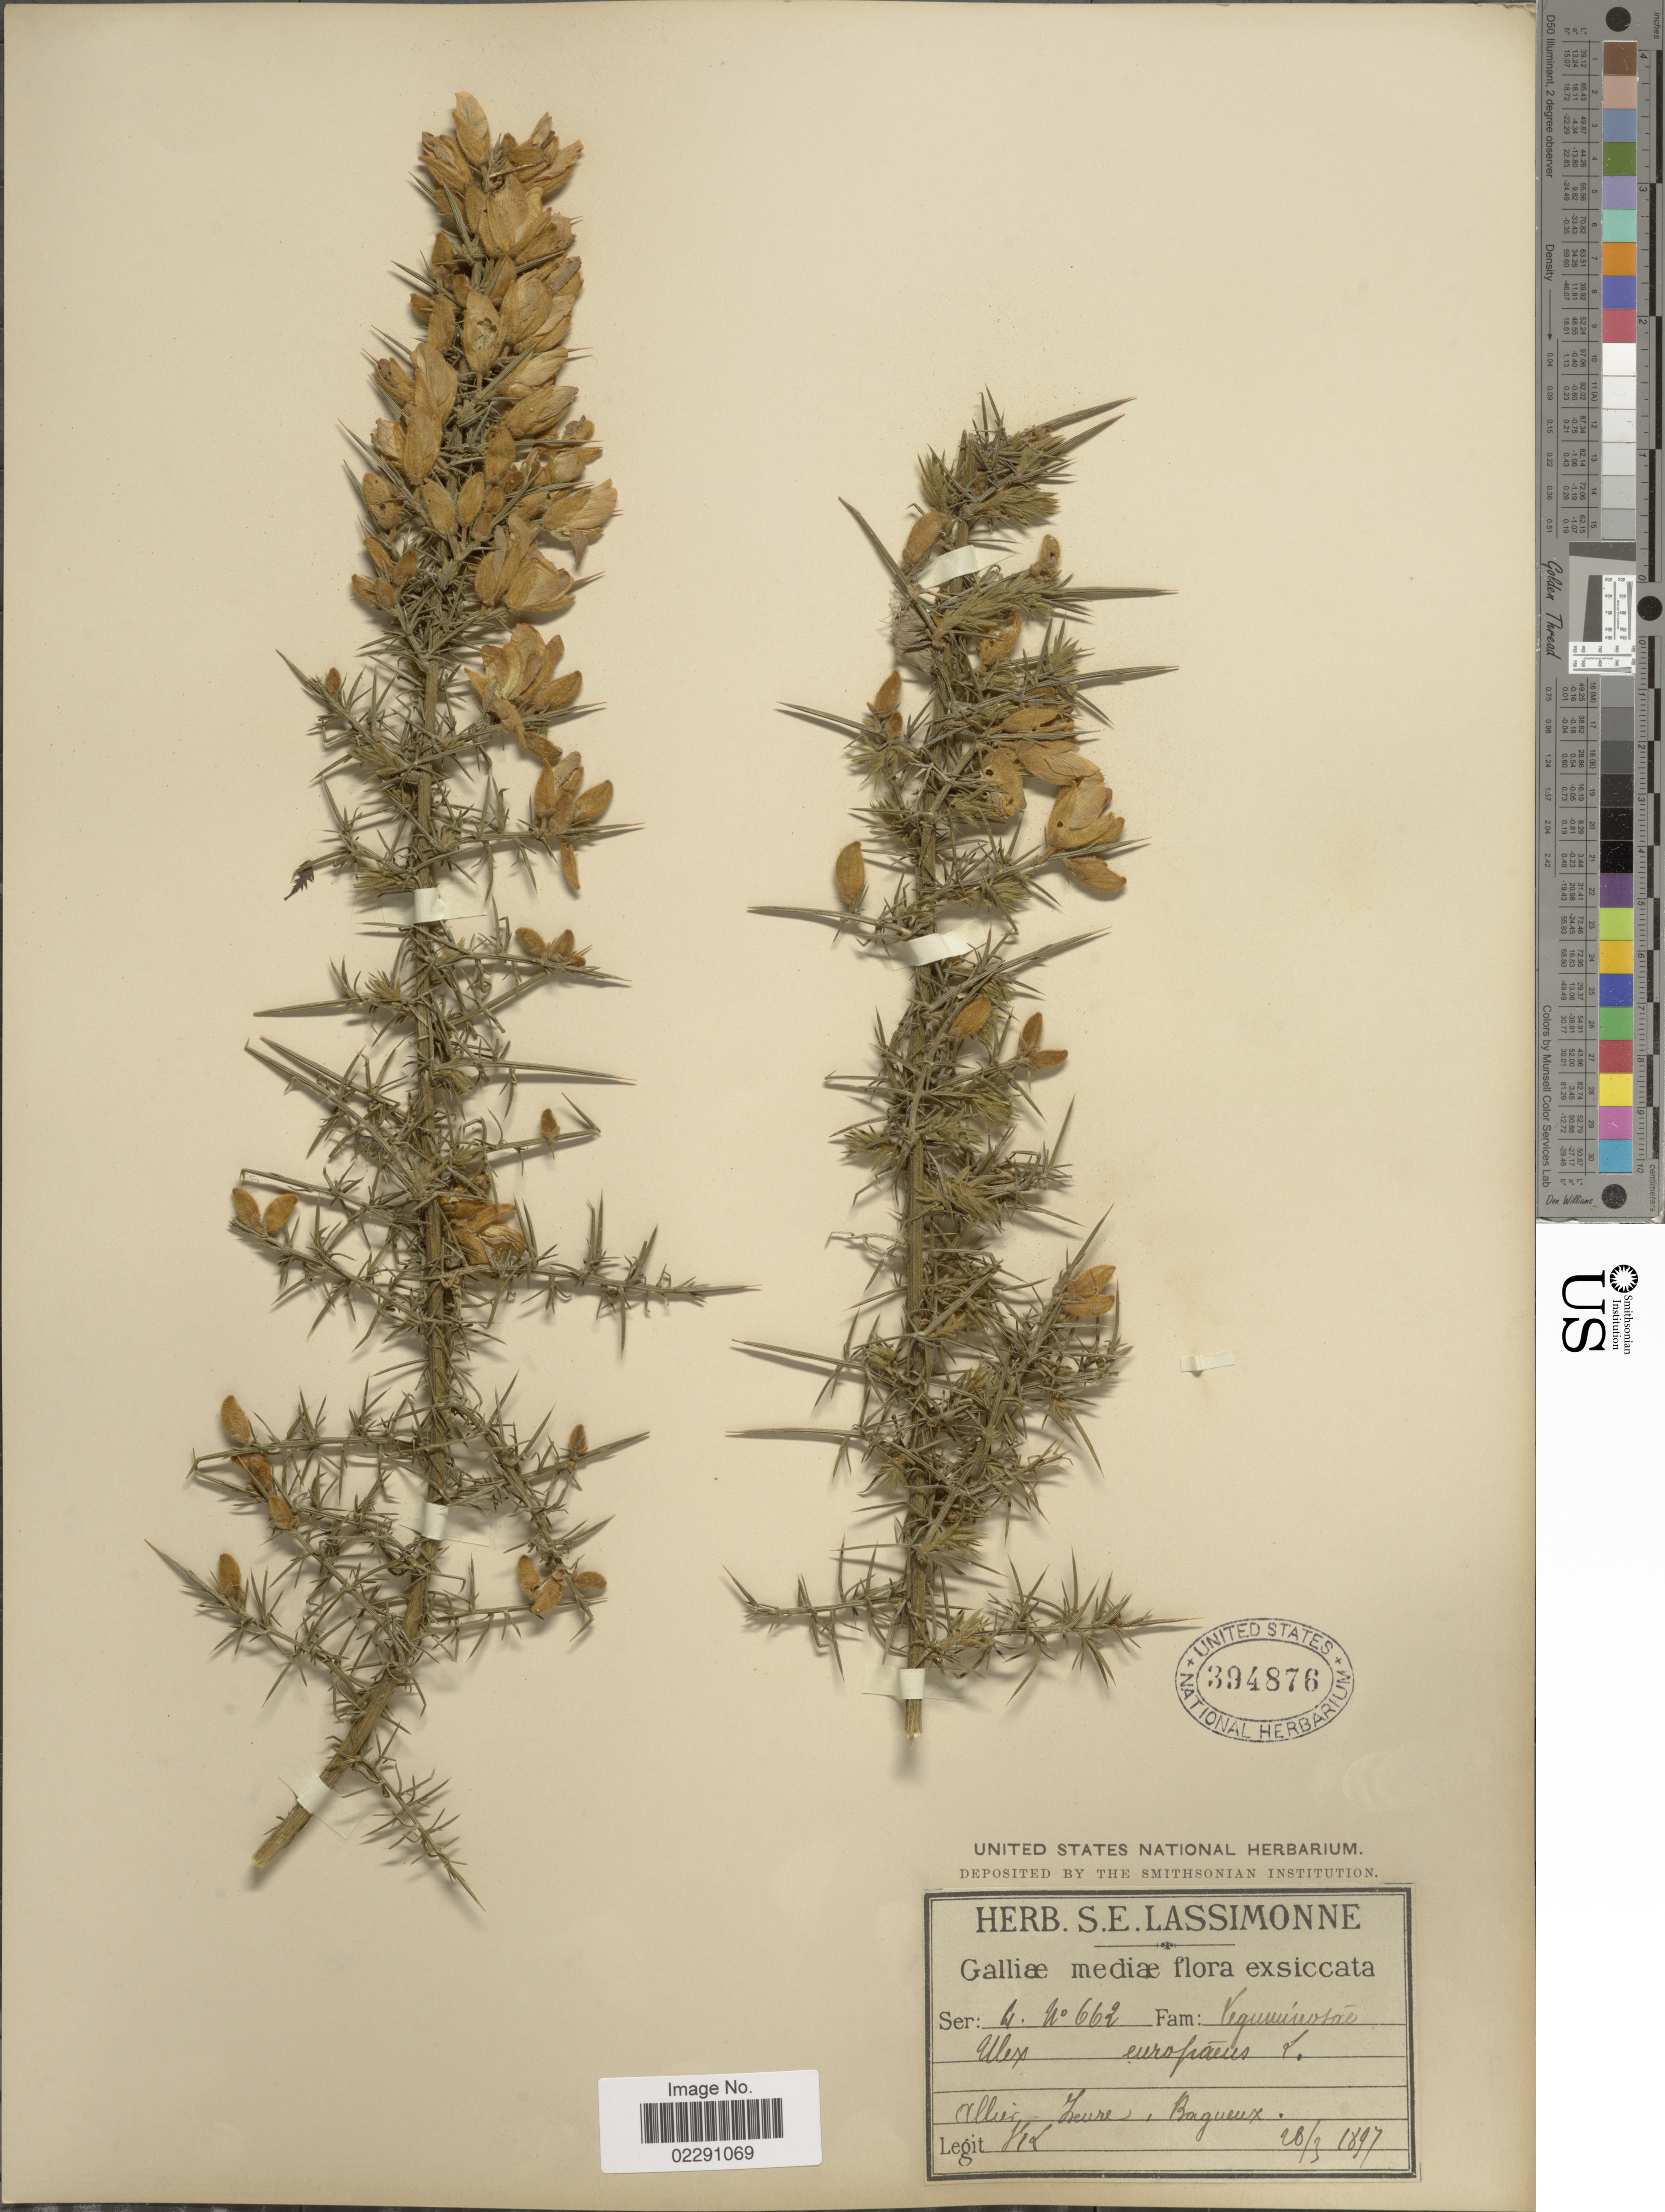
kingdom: Plantae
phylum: Tracheophyta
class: Magnoliopsida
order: Fabales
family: Fabaceae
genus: Ulex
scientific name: Ulex europaeus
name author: L.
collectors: S. Lassimonne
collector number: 4/662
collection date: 1897-03-26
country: France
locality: Galliae, Alier, Zeure, Bagueux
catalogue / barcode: US 394876